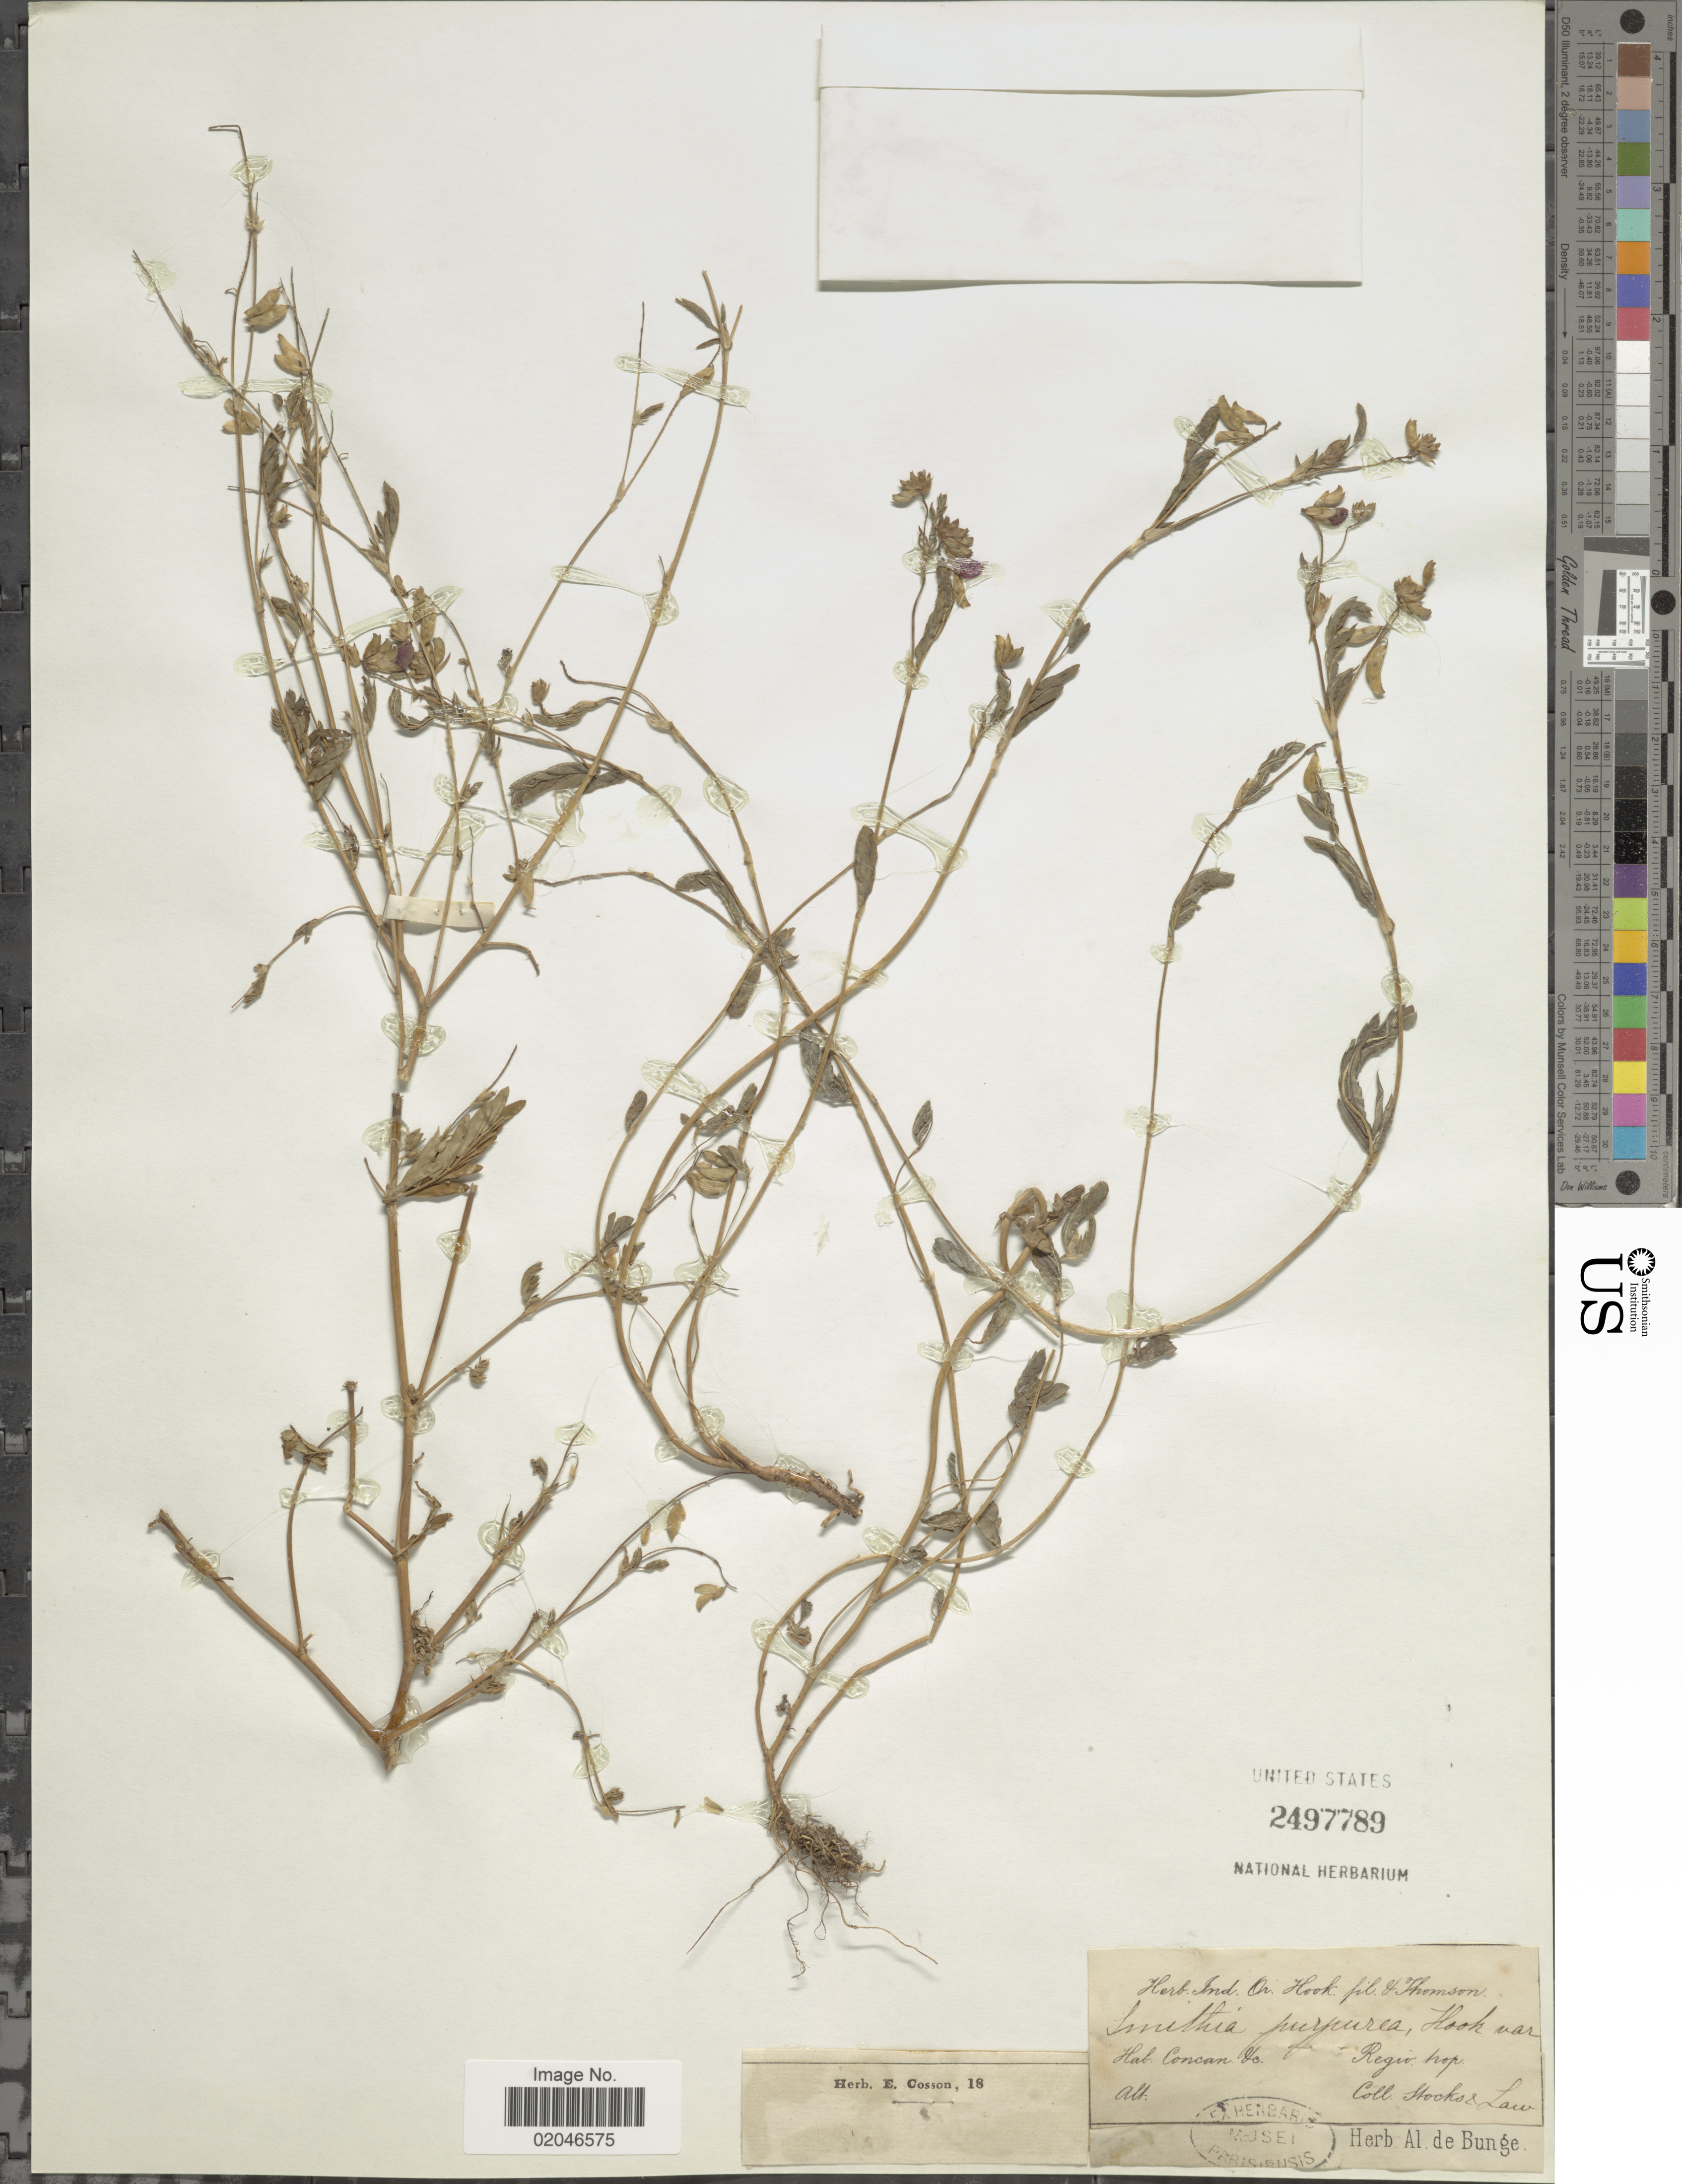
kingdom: Plantae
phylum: Tracheophyta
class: Magnoliopsida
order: Fabales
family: Fabaceae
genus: Smithia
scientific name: Smithia purpurea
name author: Hook.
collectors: Stocks, -- & -. Law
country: India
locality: Concan &c, Regio trop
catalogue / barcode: US 2497789